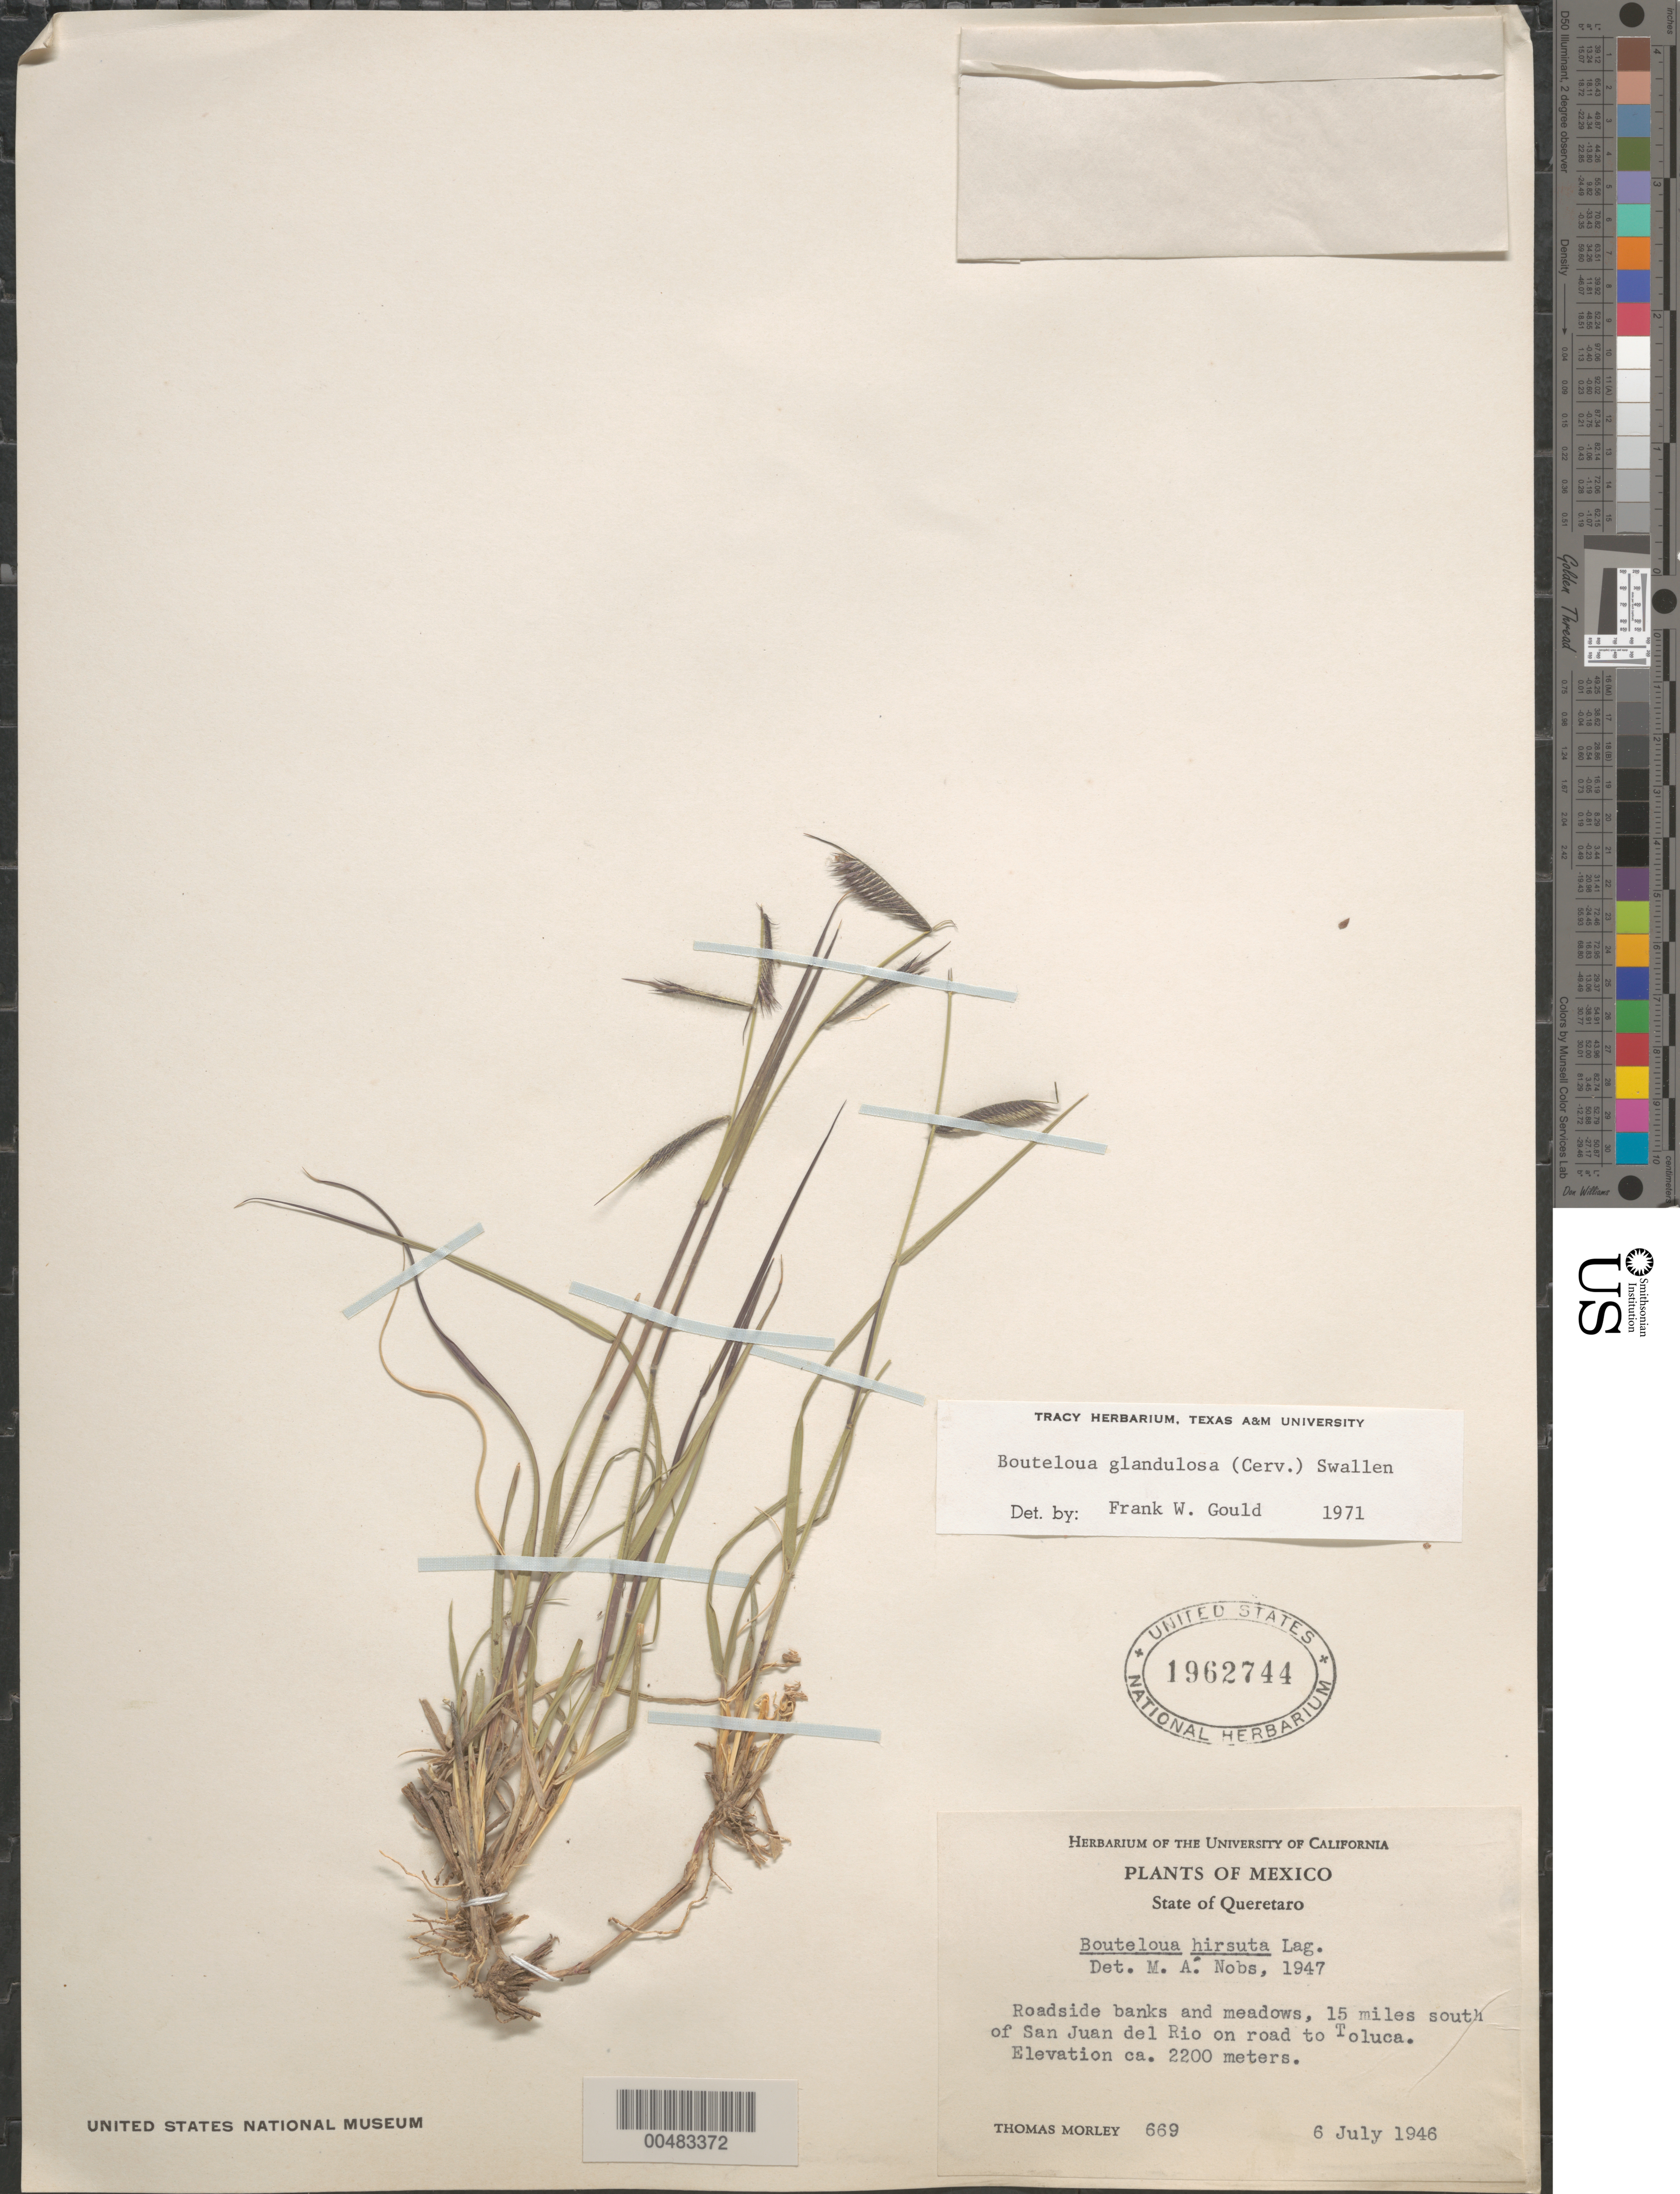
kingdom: Plantae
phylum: Tracheophyta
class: Liliopsida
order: Poales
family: Poaceae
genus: Bouteloua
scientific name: Bouteloua hirsuta var. glandulosa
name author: (Cerv.) Gould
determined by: Nobs, M. A.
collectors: T. Morley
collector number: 669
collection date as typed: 6 Jul 1946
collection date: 1946-07-06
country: Mexico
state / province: Querétaro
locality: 15 mi S of San Juan del Rio on road to Toluca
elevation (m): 2200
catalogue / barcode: US 1962744